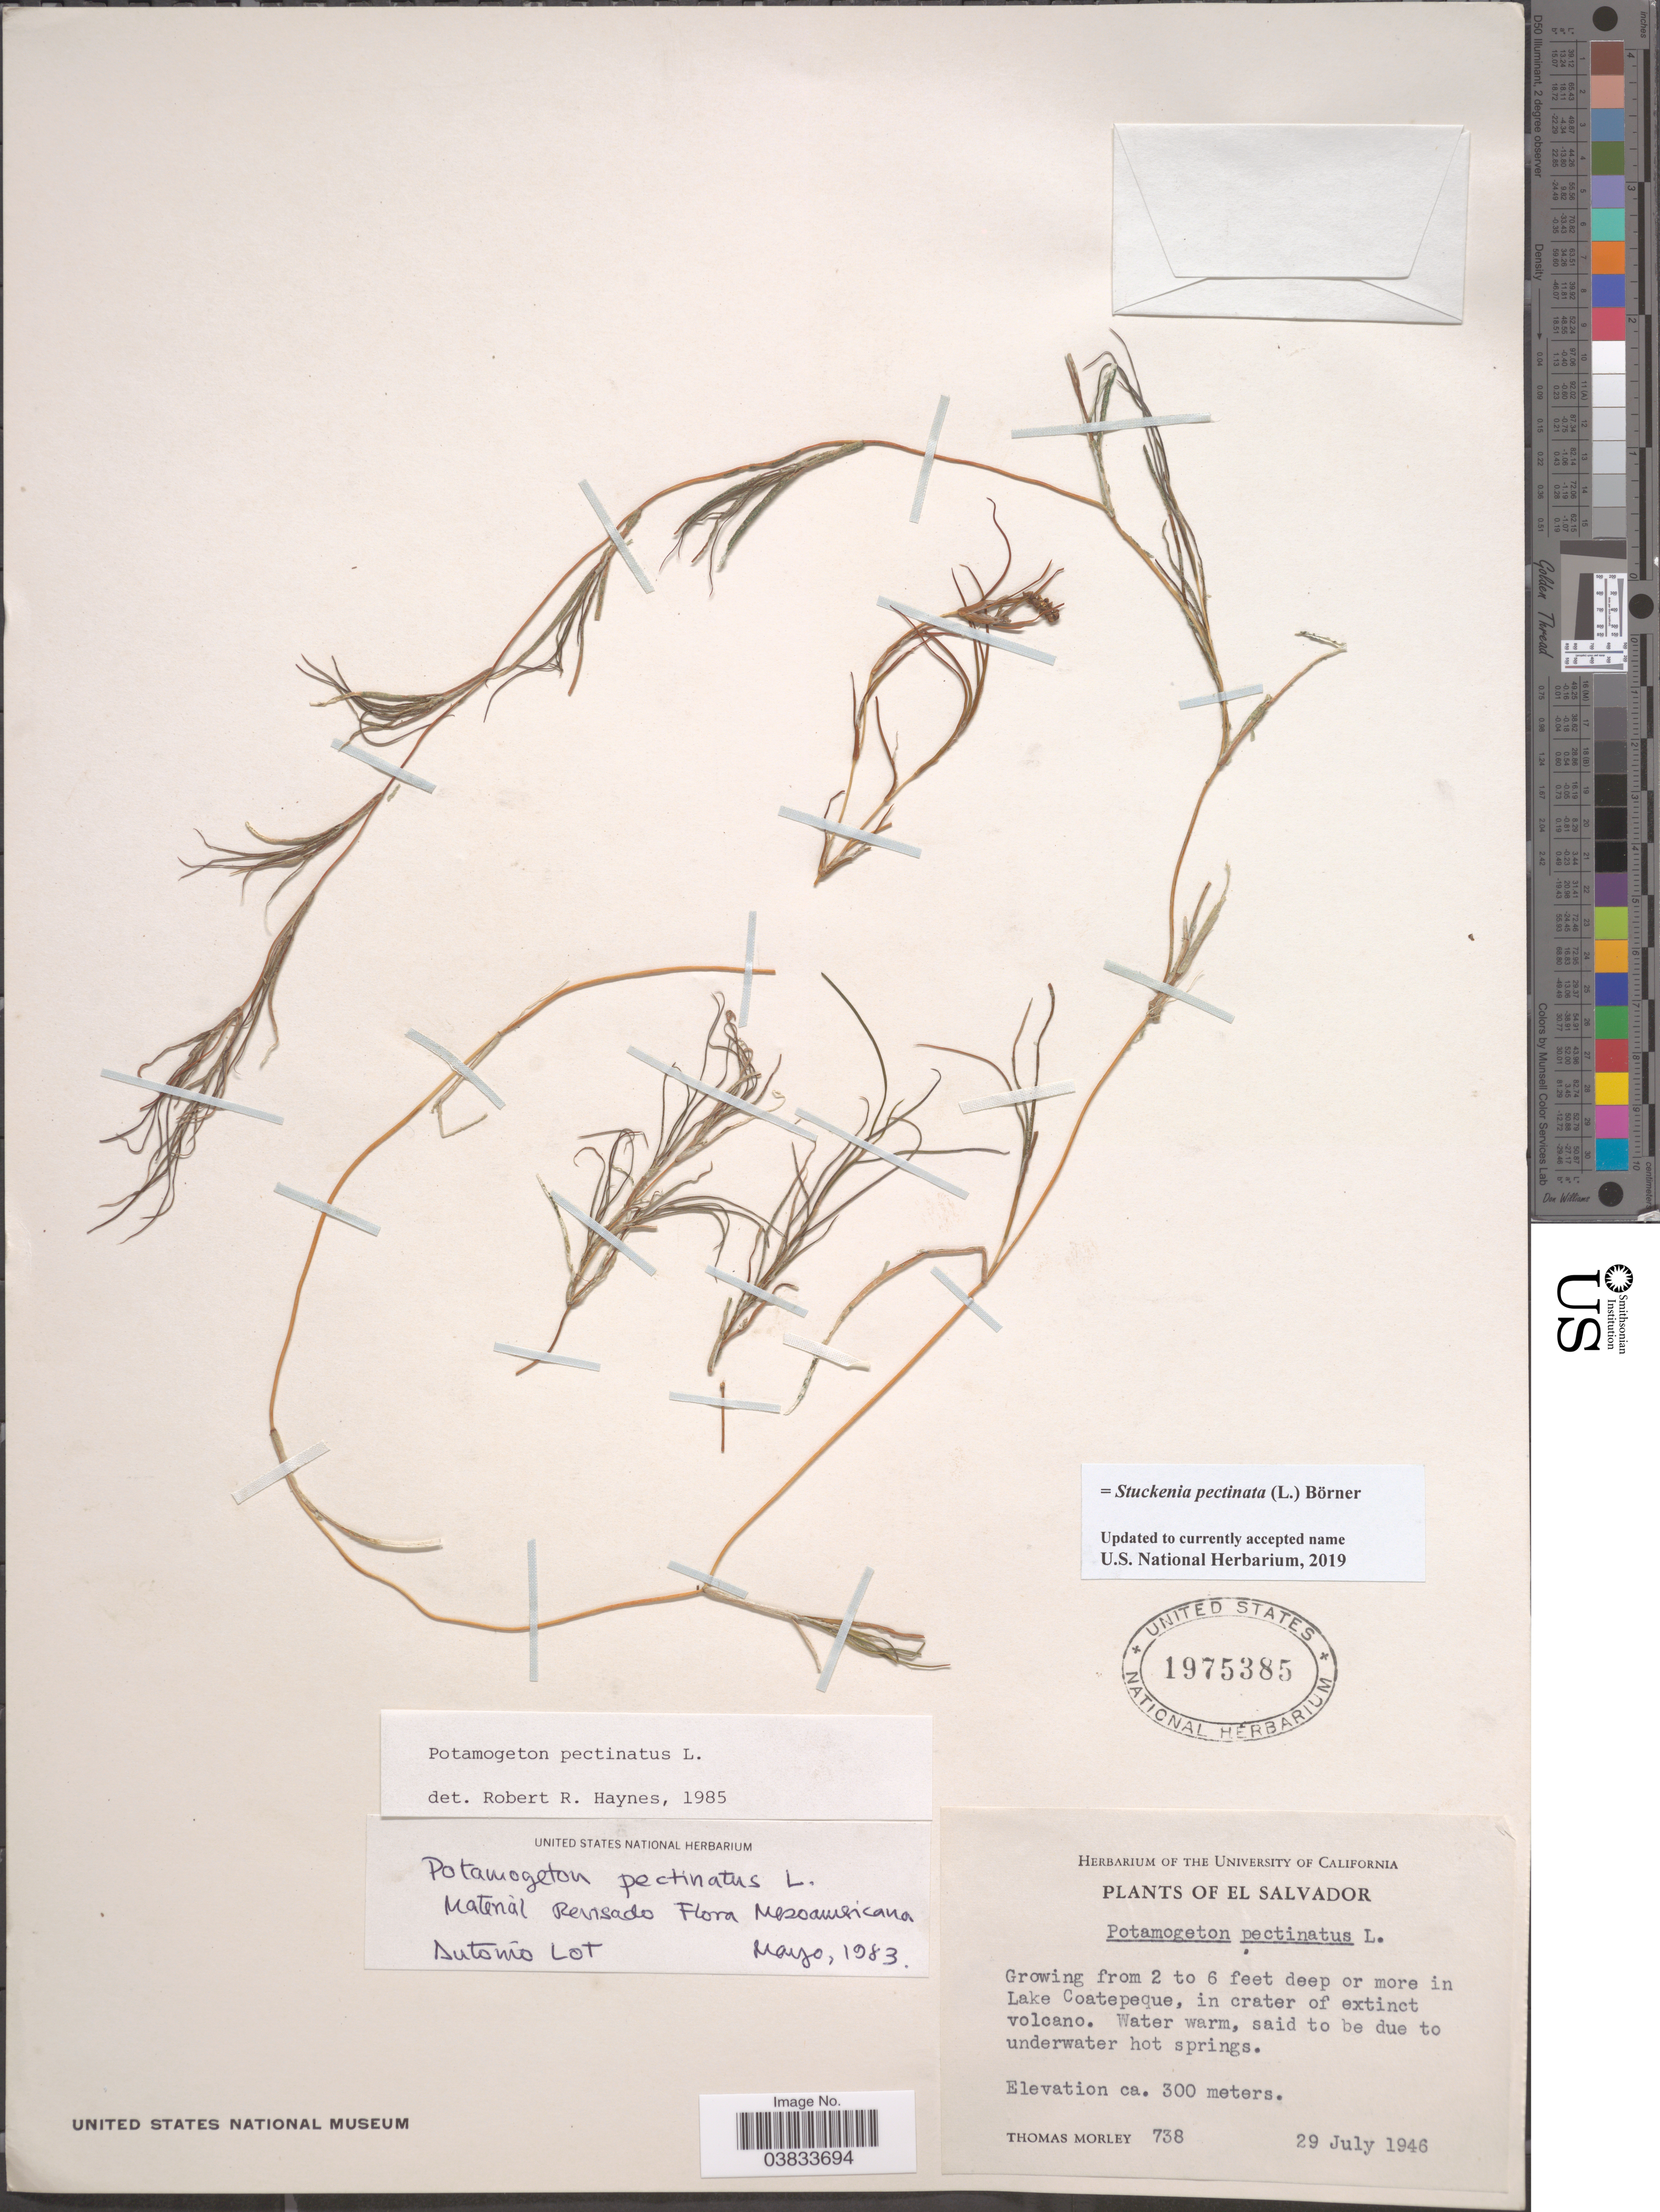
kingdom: Plantae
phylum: Tracheophyta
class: Liliopsida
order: Alismatales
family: Potamogetonaceae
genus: Stuckenia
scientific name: Stuckenia pectinata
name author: (L.) Börner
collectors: T. Morley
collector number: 738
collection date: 1946-07-29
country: El Salvador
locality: In Lake Coatepeque, in crater of extinct volcano.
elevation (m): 300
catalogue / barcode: US 1975385